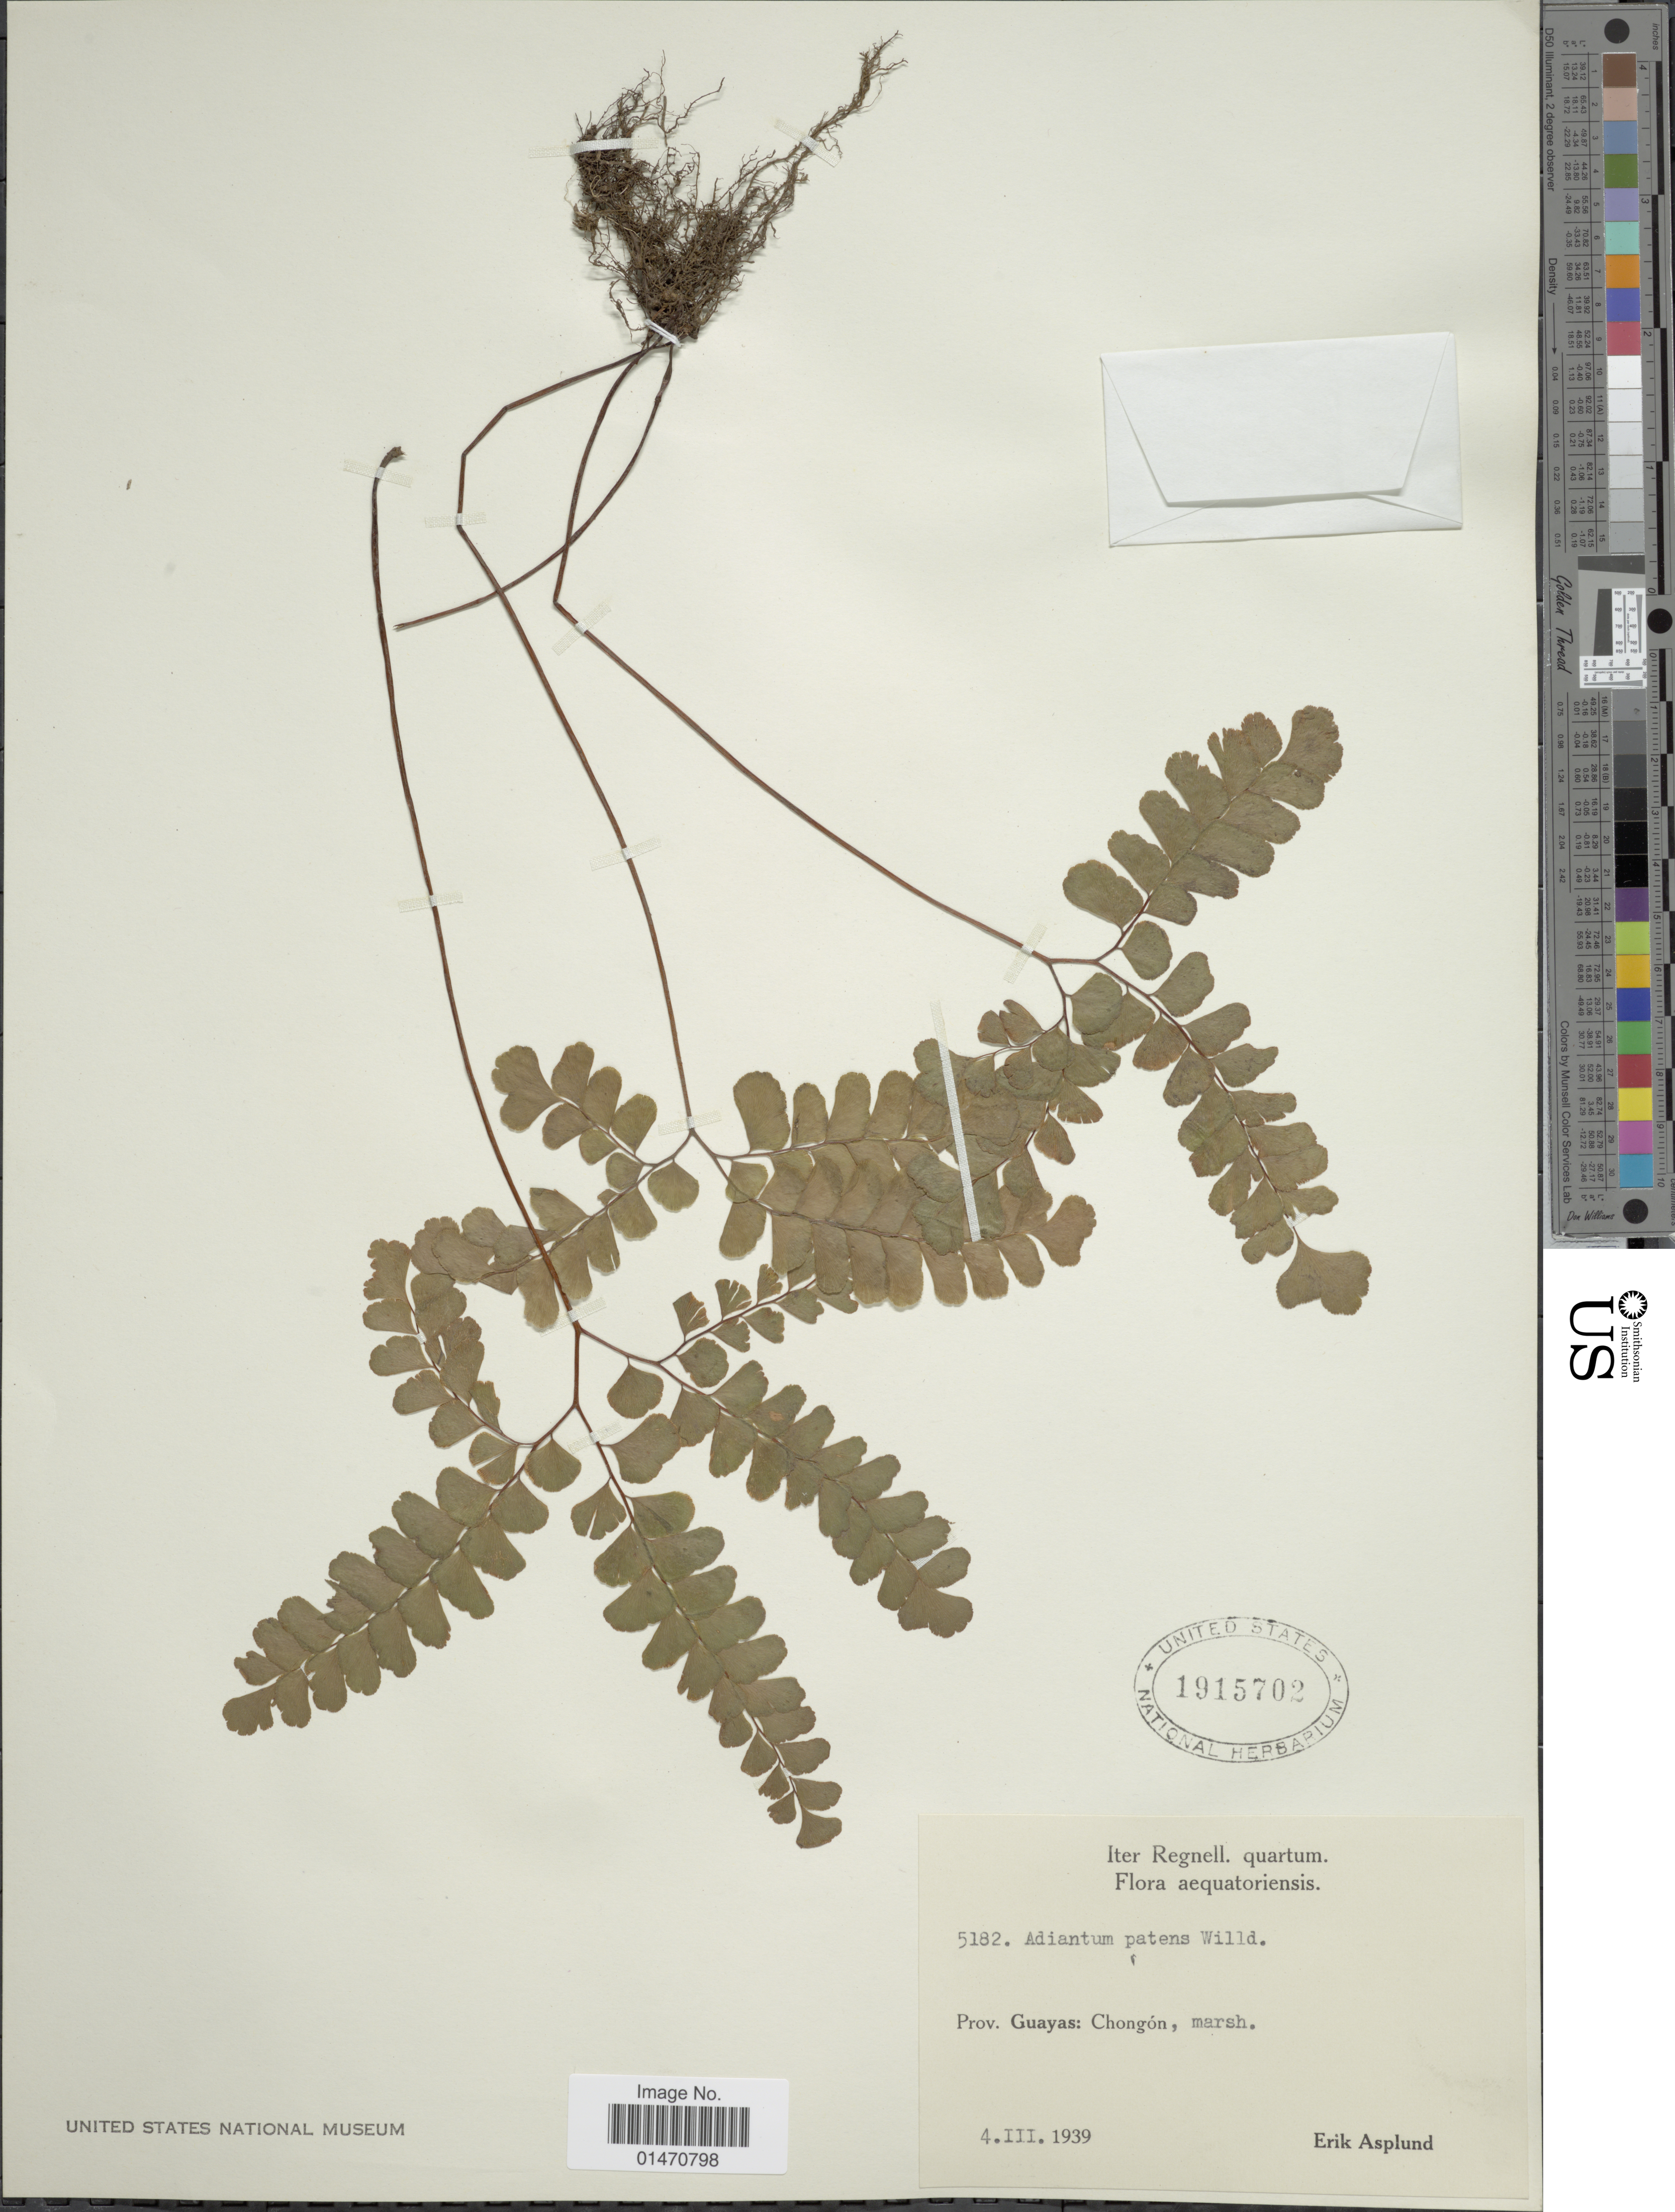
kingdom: Plantae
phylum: Tracheophyta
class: Polypodiopsida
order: Polypodiales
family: Pteridaceae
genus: Adiantum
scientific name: Adiantum patens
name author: Willd.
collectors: E. Asplund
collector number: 5182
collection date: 1939-03-04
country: Ecuador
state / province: Guayas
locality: Aequatoriensis, prov. Guayas: Chongón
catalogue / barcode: US 1915702